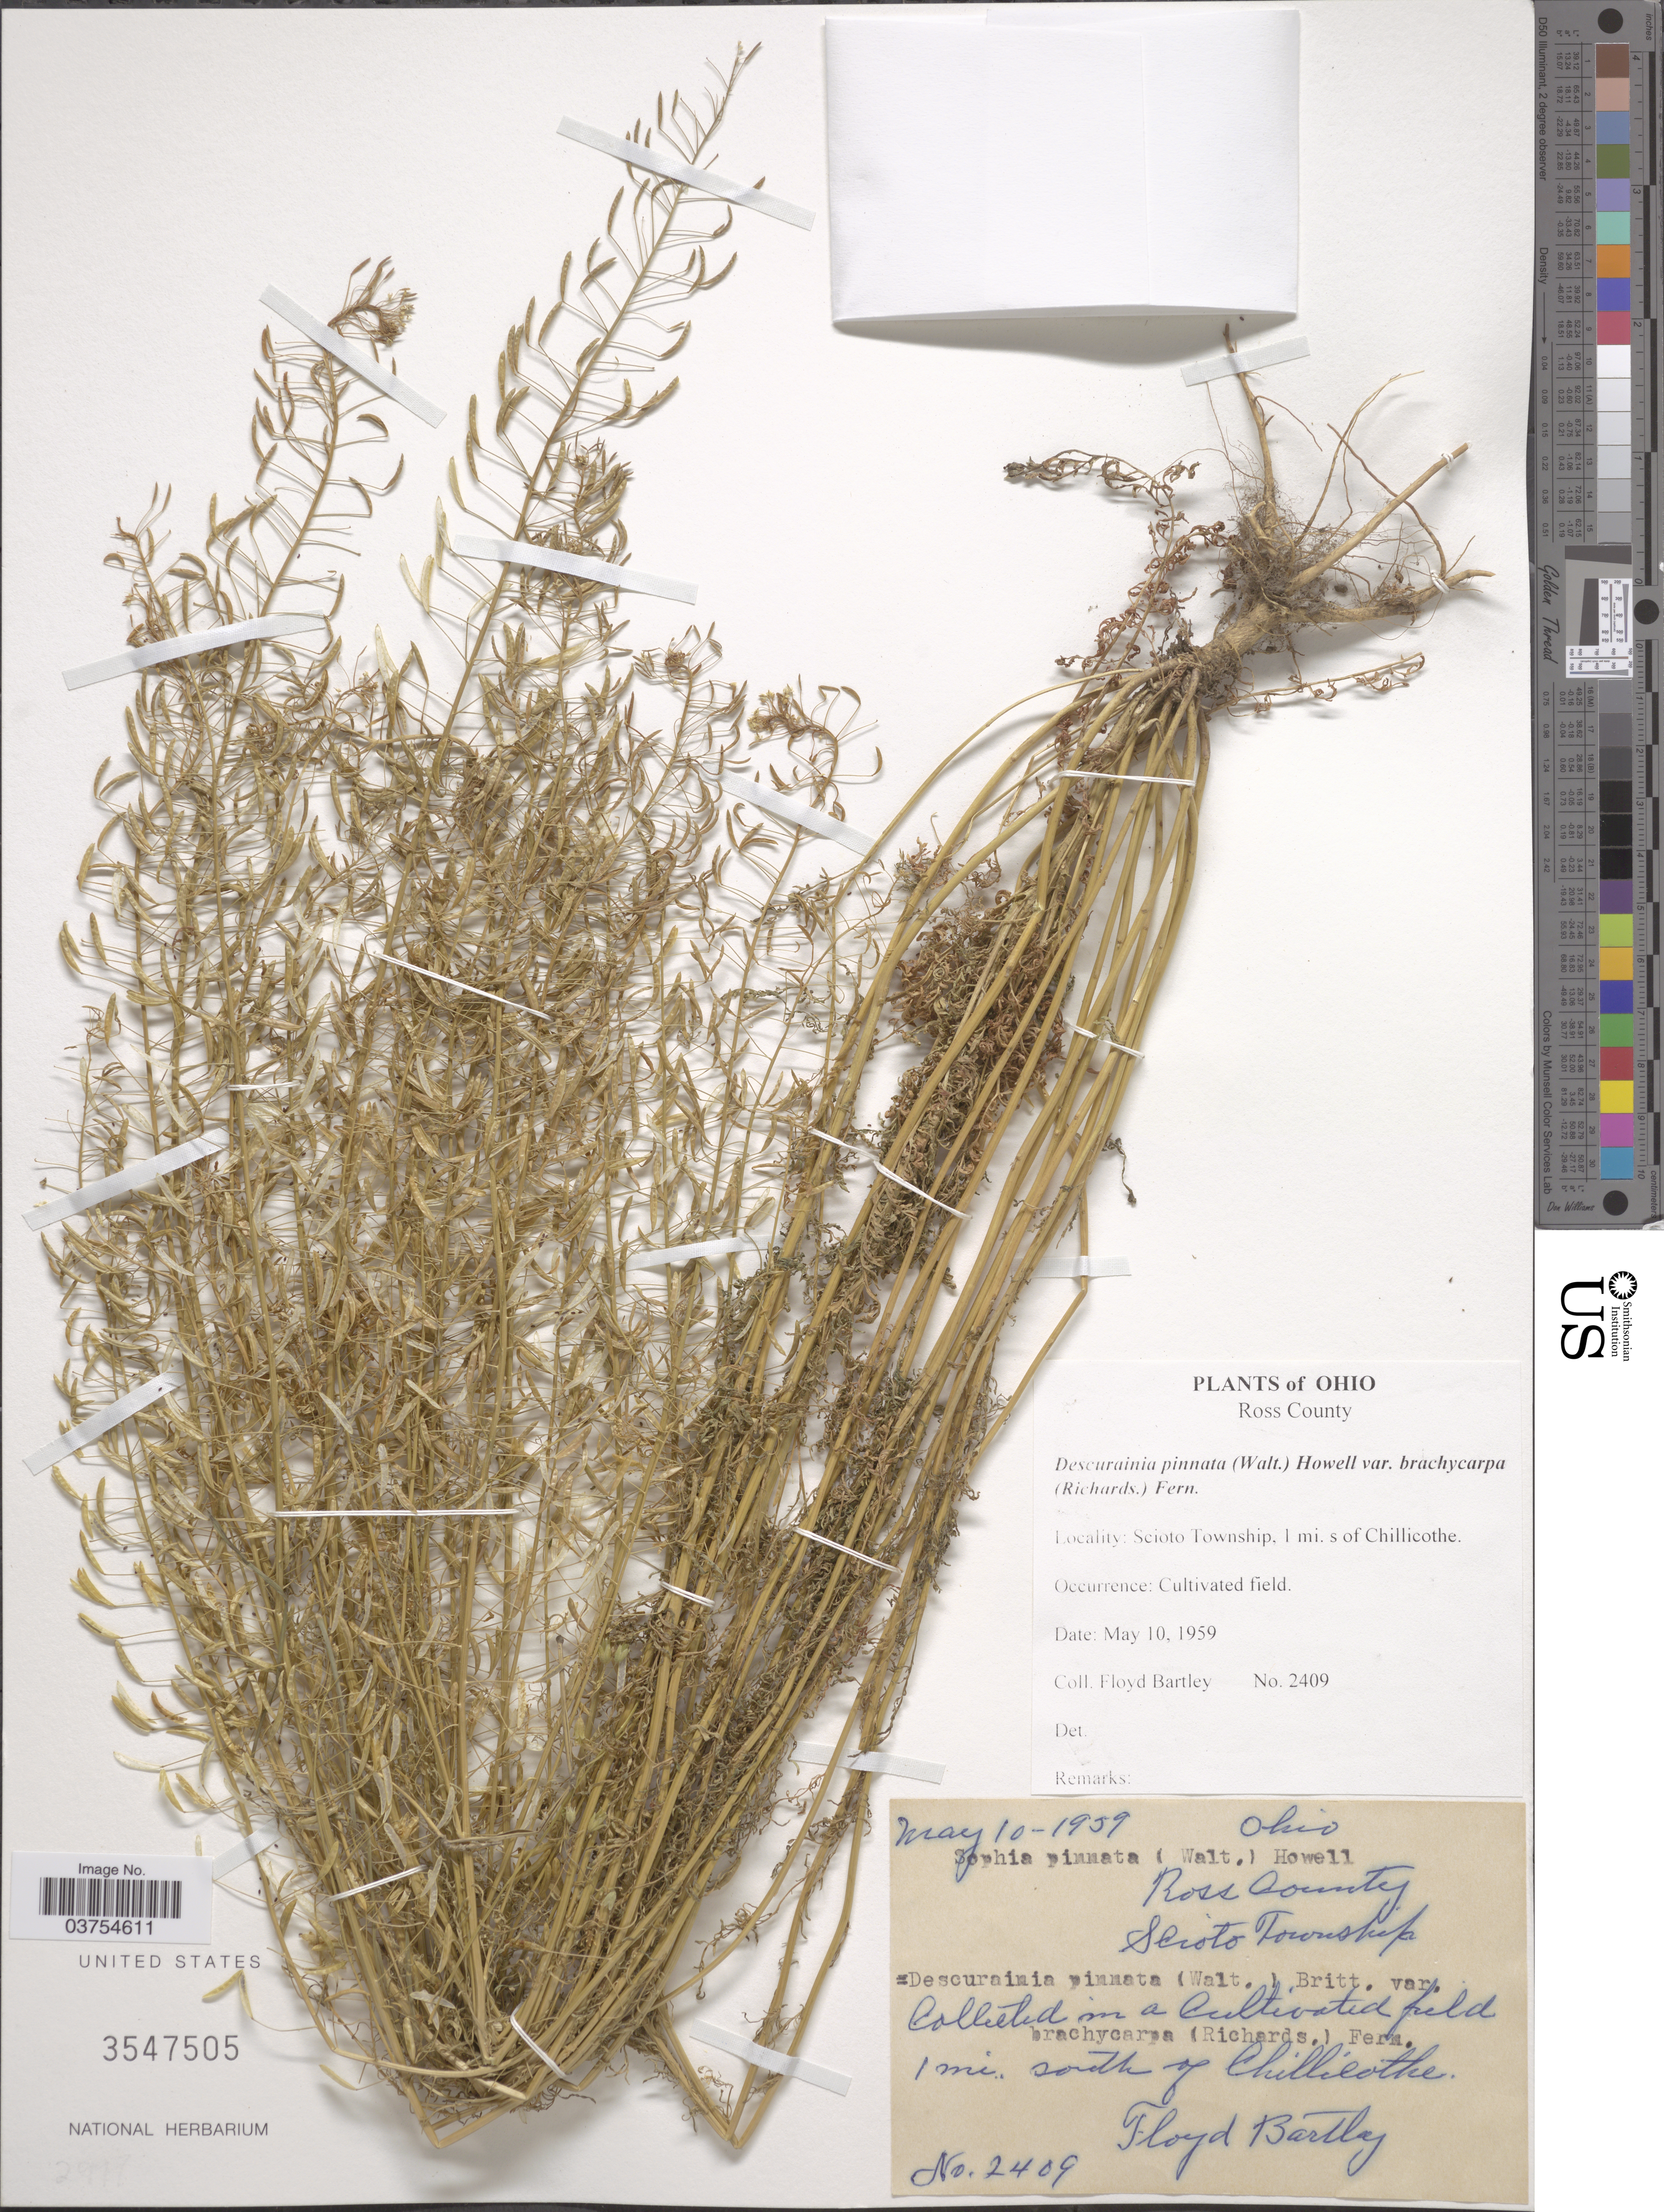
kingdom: Plantae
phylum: Tracheophyta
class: Magnoliopsida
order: Brassicales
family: Brassicaceae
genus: Descurainia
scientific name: Descurainia pinnata var. brachycarpa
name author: (Richardson) Fernald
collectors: F. Bartley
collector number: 2409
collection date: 1959-05-10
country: United States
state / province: Ohio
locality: Ross County. Scioto Township, 1 mi. south of Chillicothe.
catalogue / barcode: US 3547505